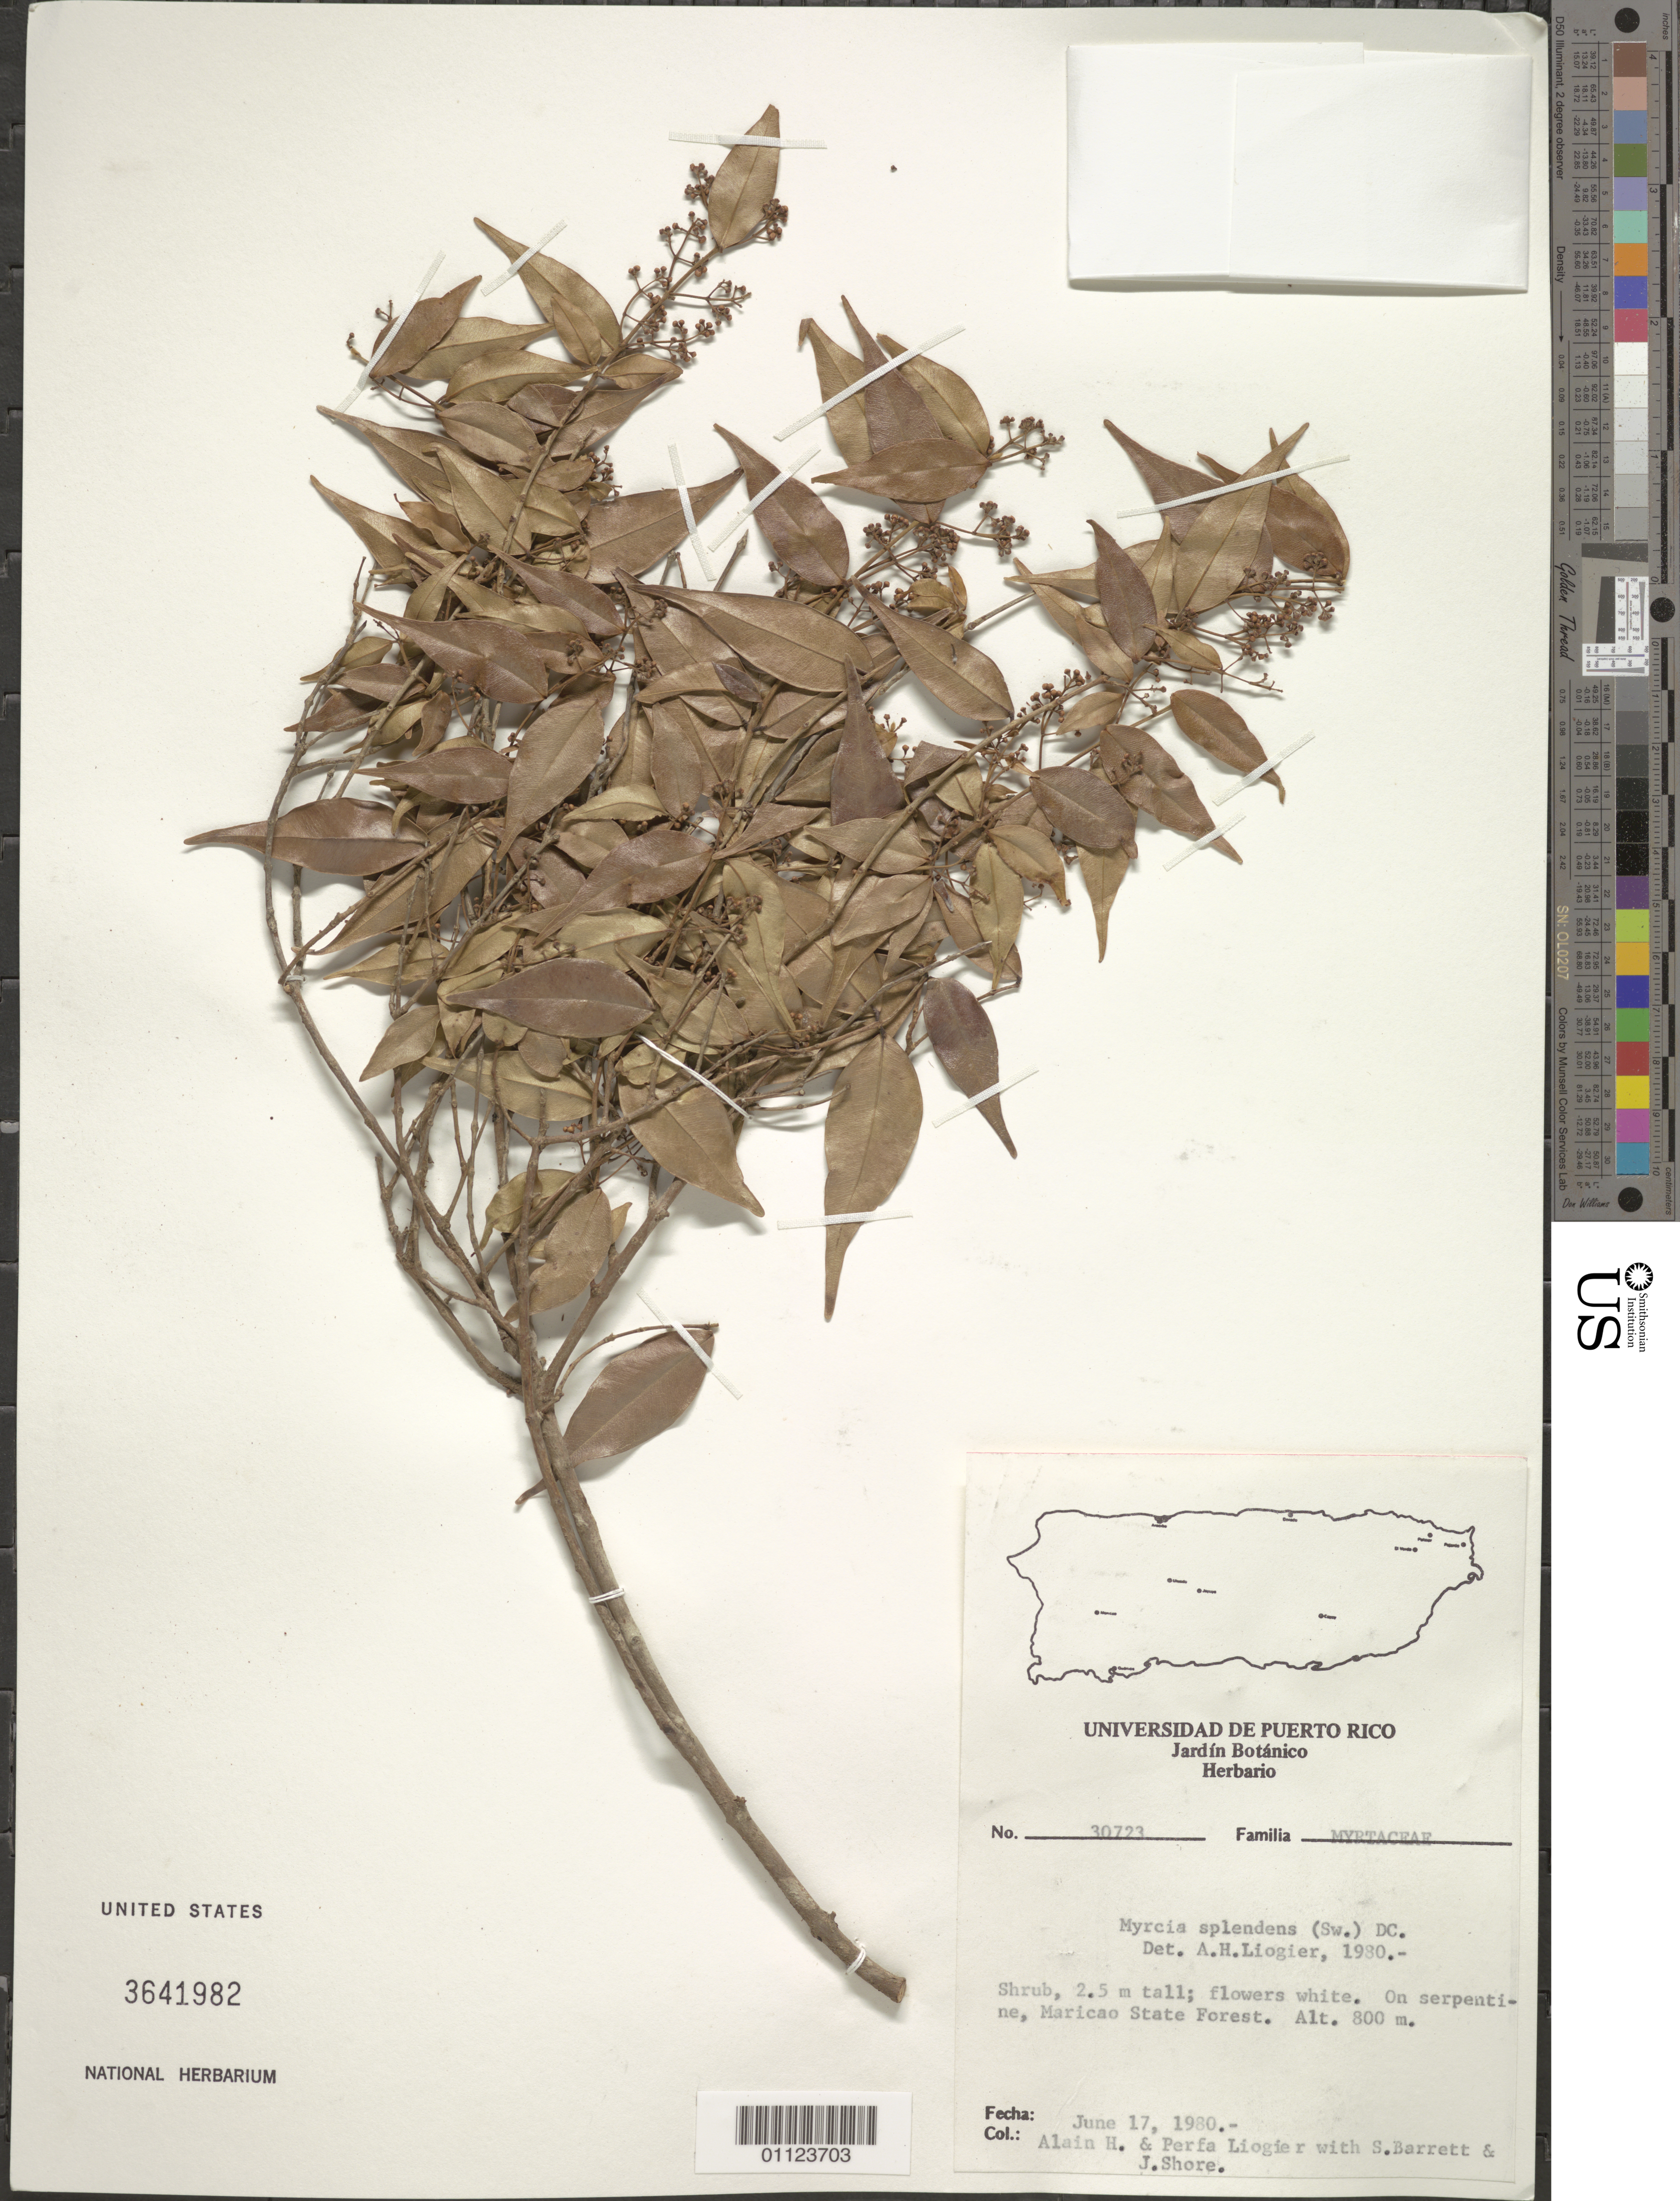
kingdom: Plantae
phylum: Tracheophyta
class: Magnoliopsida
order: Myrtales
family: Myrtaceae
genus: Myrcia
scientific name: Myrcia splendens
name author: (Sw.) DC.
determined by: Liogier, Alain H.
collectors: A. H. Liogier, M. P. Liogier, S. Barrett & J. Shore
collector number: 30723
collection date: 1980-06-17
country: Puerto Rico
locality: Maricao State Forest.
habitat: In thickets on serpentine.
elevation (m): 800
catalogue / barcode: US 3641982